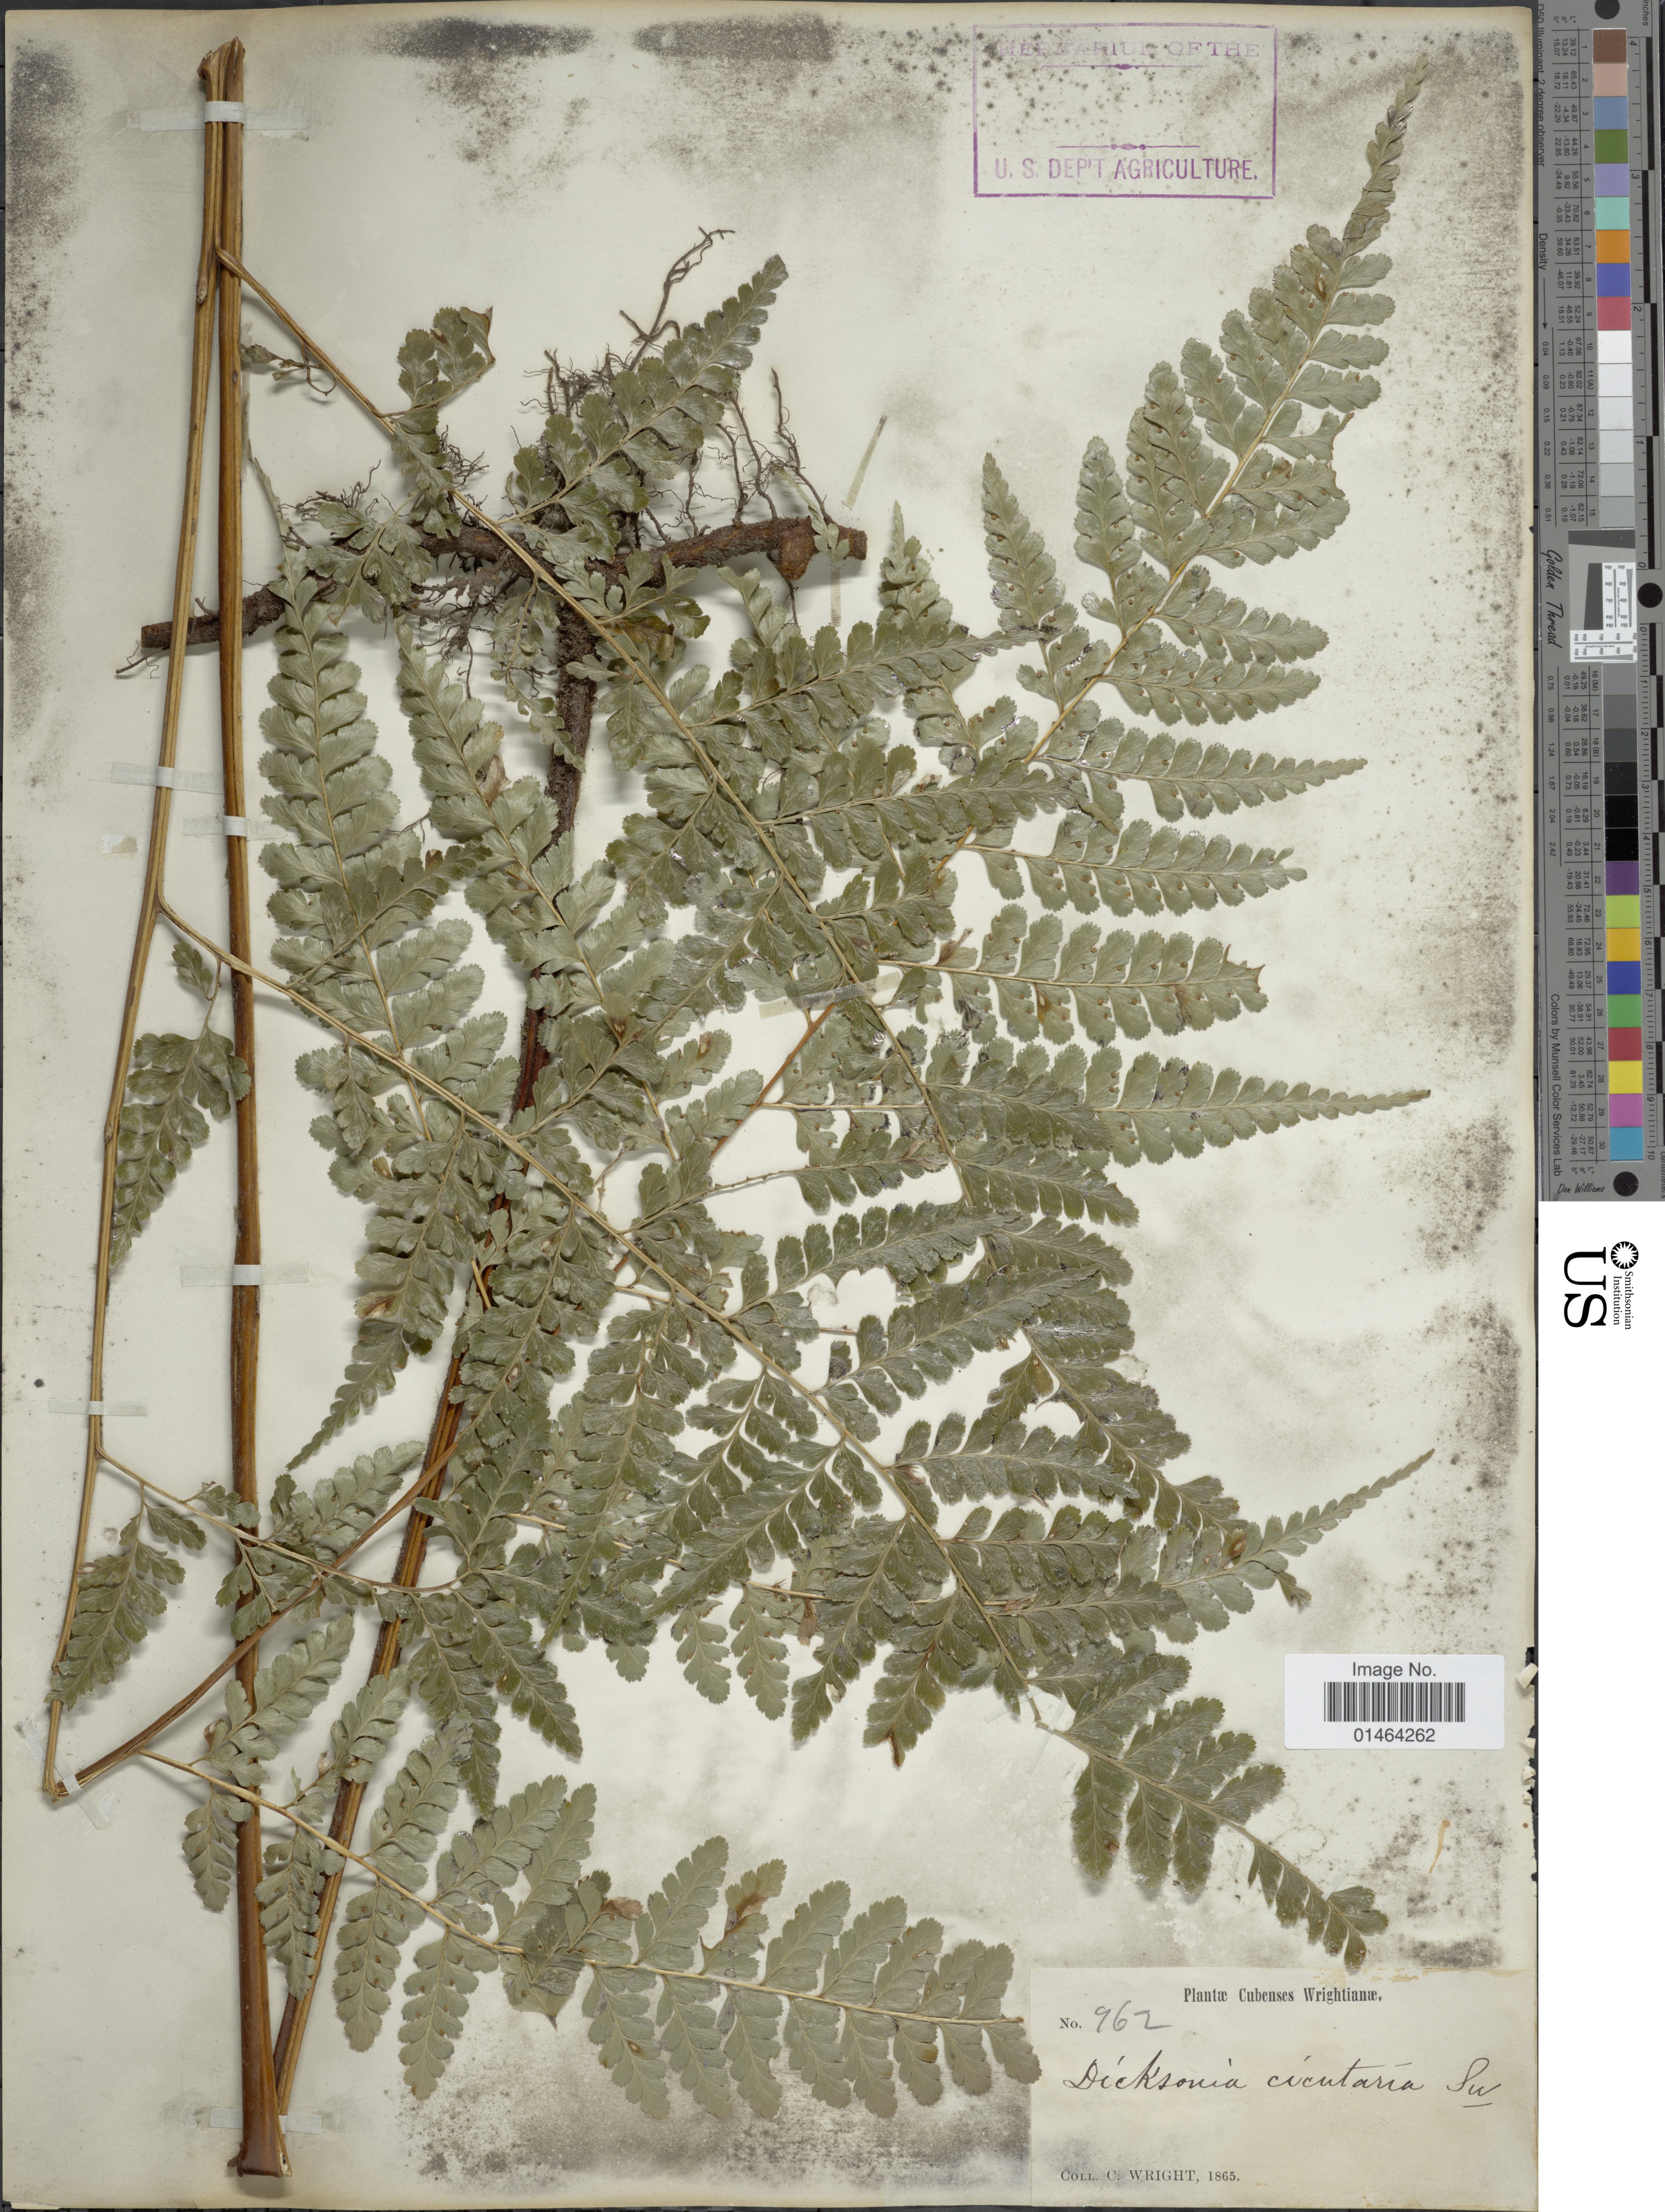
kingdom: Plantae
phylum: Tracheophyta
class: Polypodiopsida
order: Polypodiales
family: Dennstaedtiaceae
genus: Dennstaedtia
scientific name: Dennstaedtia bipinnata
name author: (Cav.) Maxon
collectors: C. Wright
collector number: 962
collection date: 1865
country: Cuba